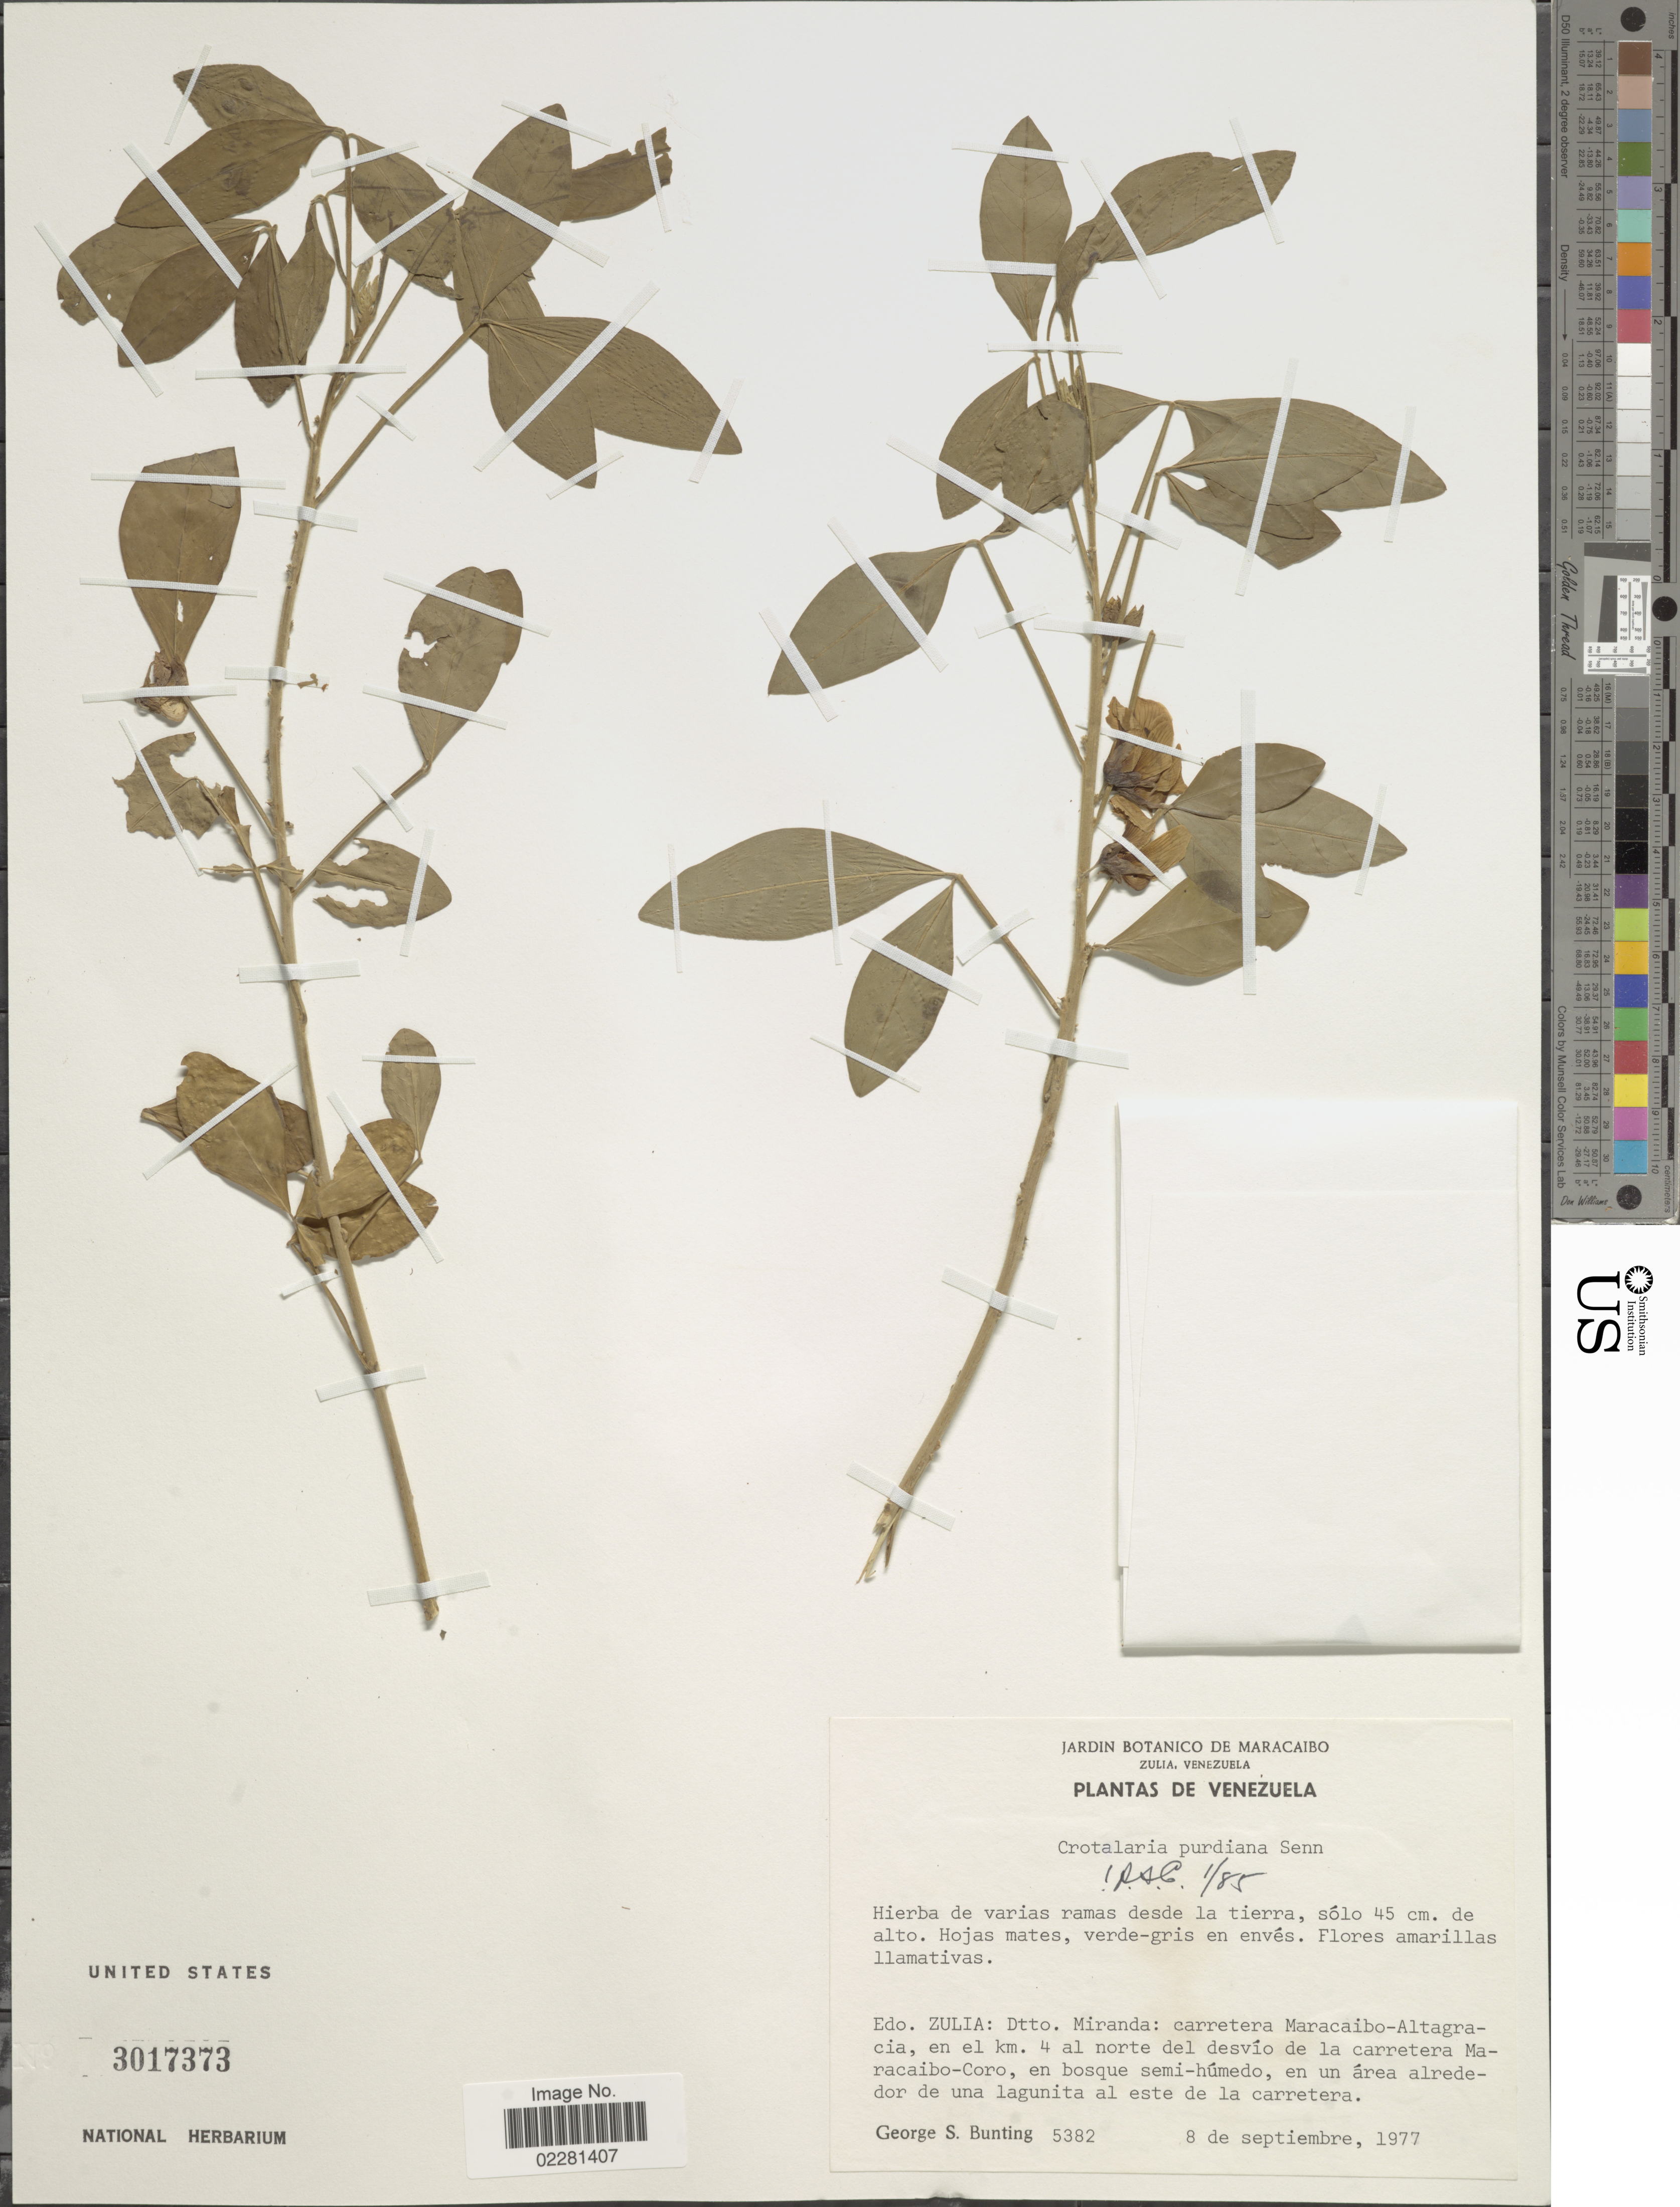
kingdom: Plantae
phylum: Tracheophyta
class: Magnoliopsida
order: Fabales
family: Fabaceae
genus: Crotalaria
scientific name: Crotalaria purdiana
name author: H. Senn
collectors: G. S. Bunting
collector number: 5382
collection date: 1977-09-08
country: Venezuela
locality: Edo. Zulia, Dtto. Miranda, carretera Maracaibo-Altagracia, en el km 4 al norte del desvio de la carretera Maracaibo-Coro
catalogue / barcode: US 3017373